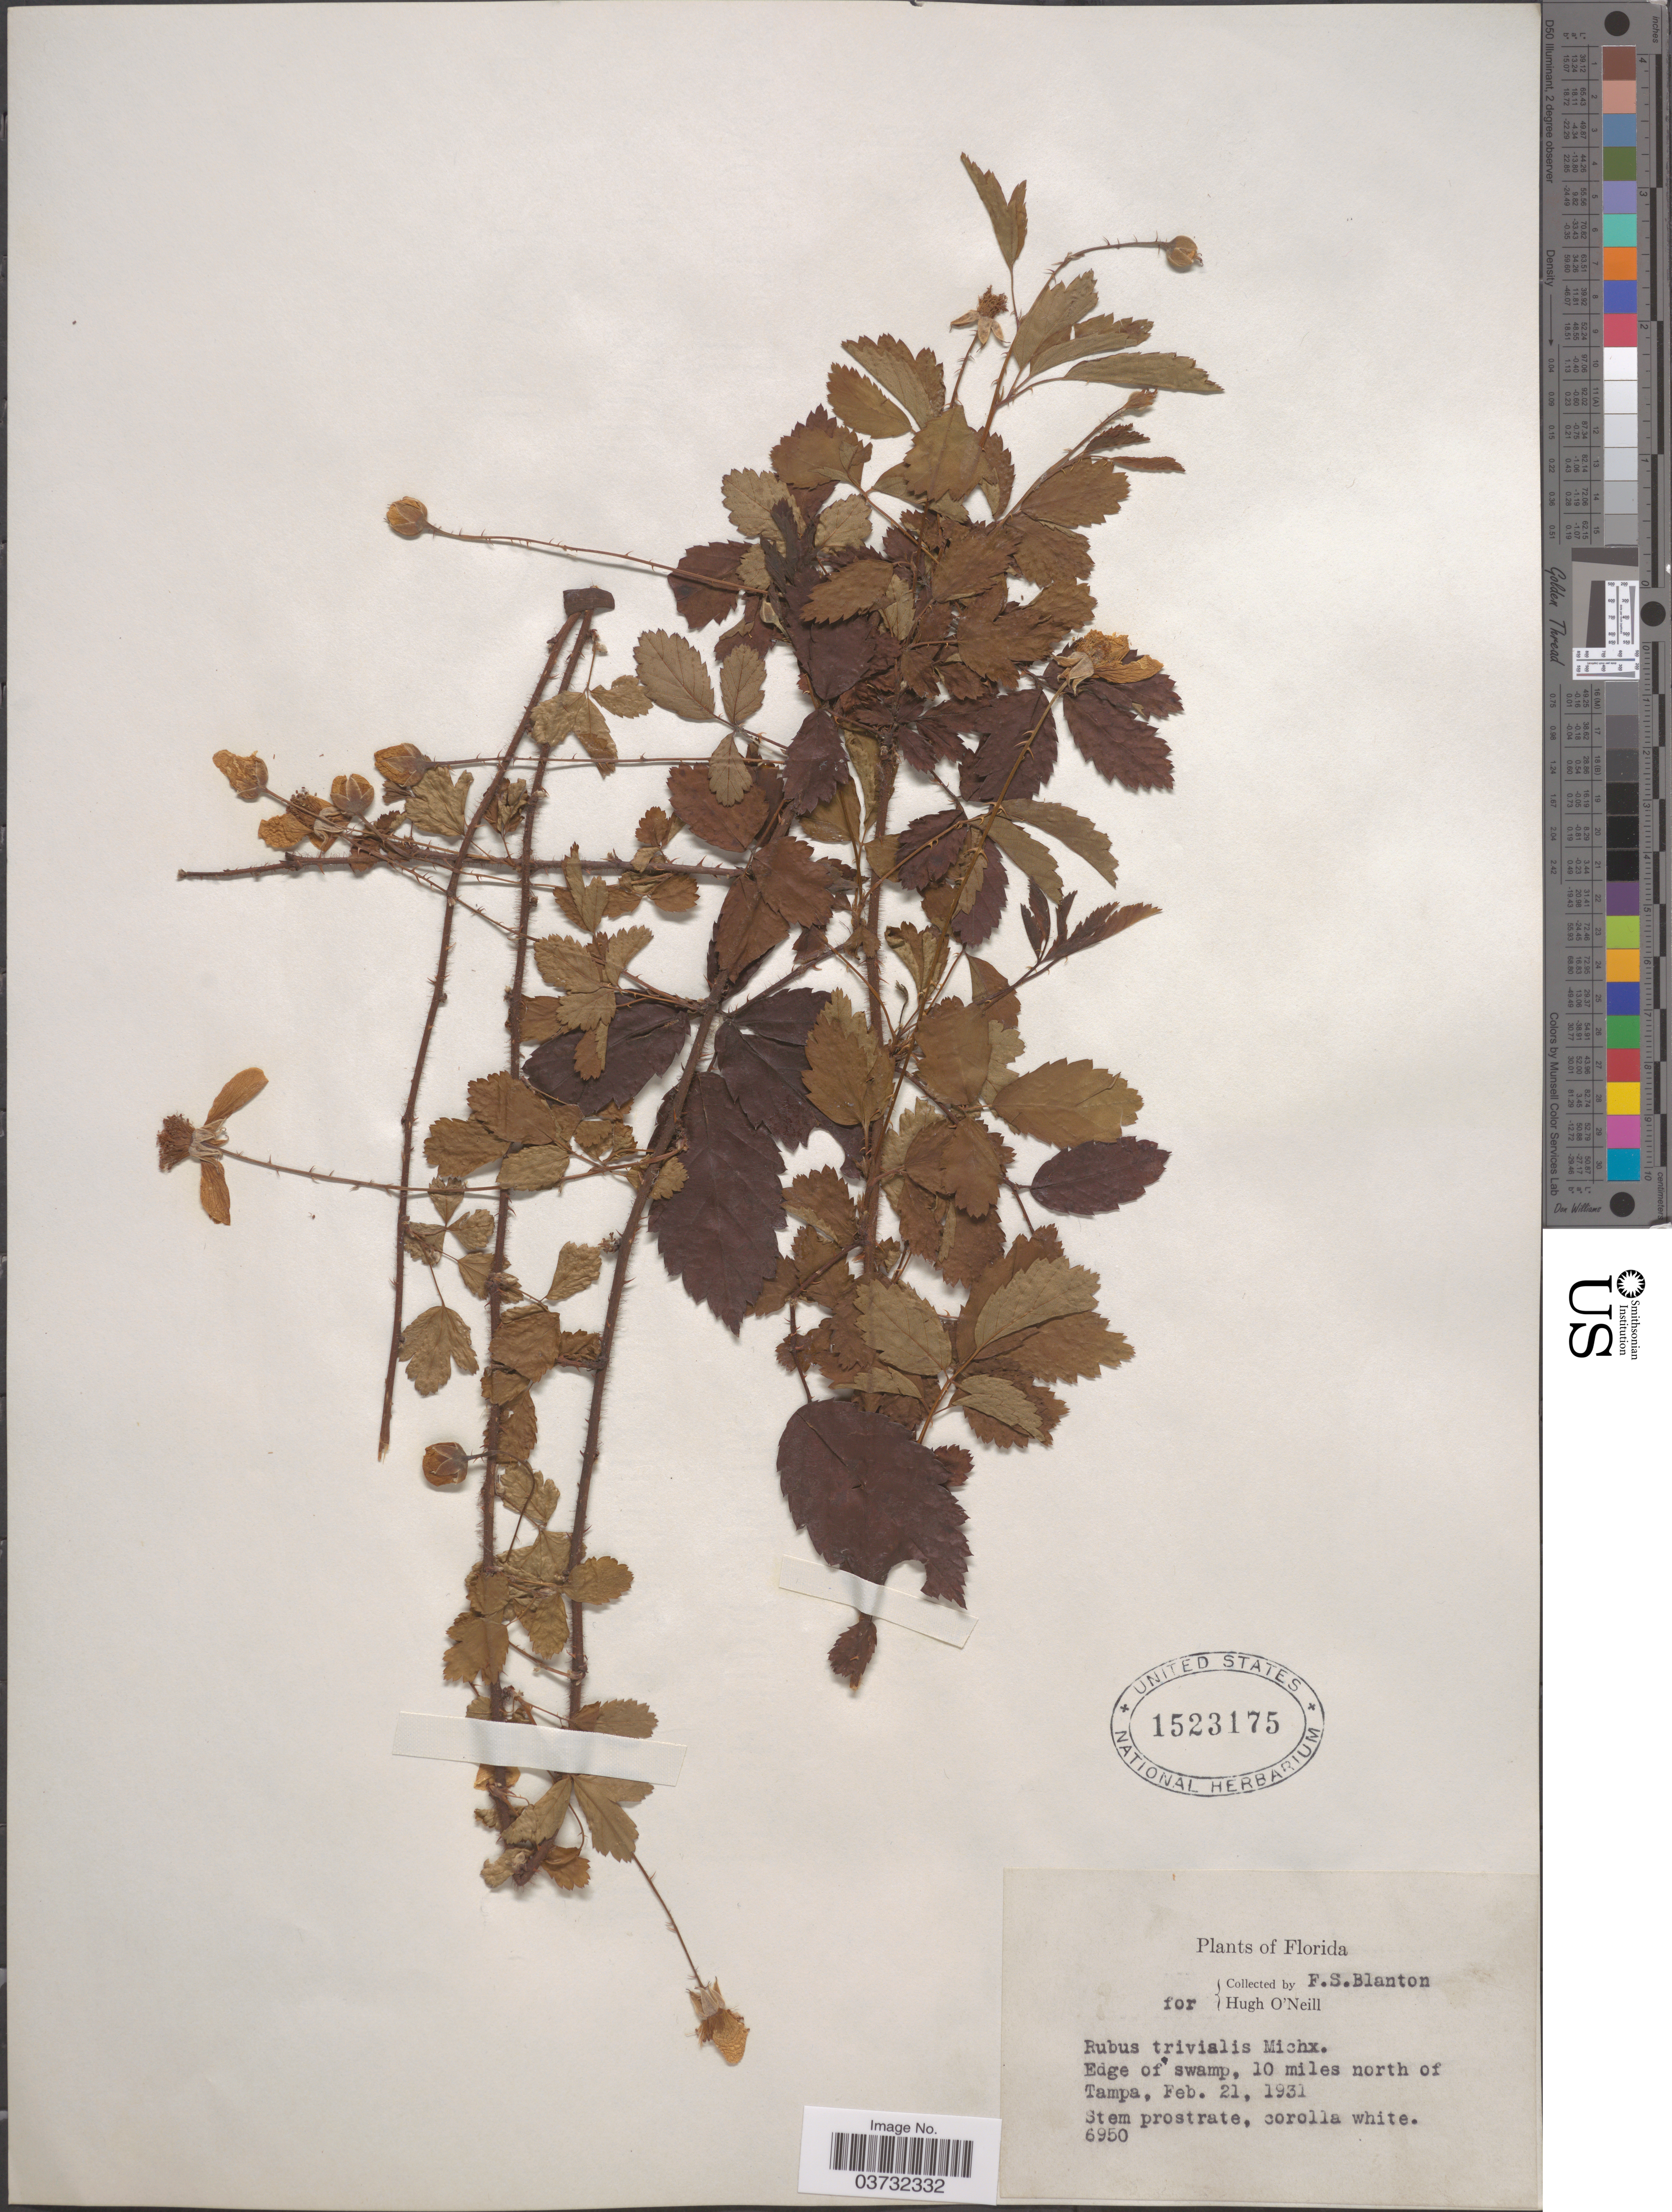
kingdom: Plantae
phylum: Tracheophyta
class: Magnoliopsida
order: Rosales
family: Rosaceae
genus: Rubus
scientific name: Rubus trivialis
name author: Michx.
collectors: F. S. Blanton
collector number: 6950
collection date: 1931-02-21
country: United States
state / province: Florida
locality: Edge of swamp, 10 miles north of Tampa.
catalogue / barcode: US 1523175